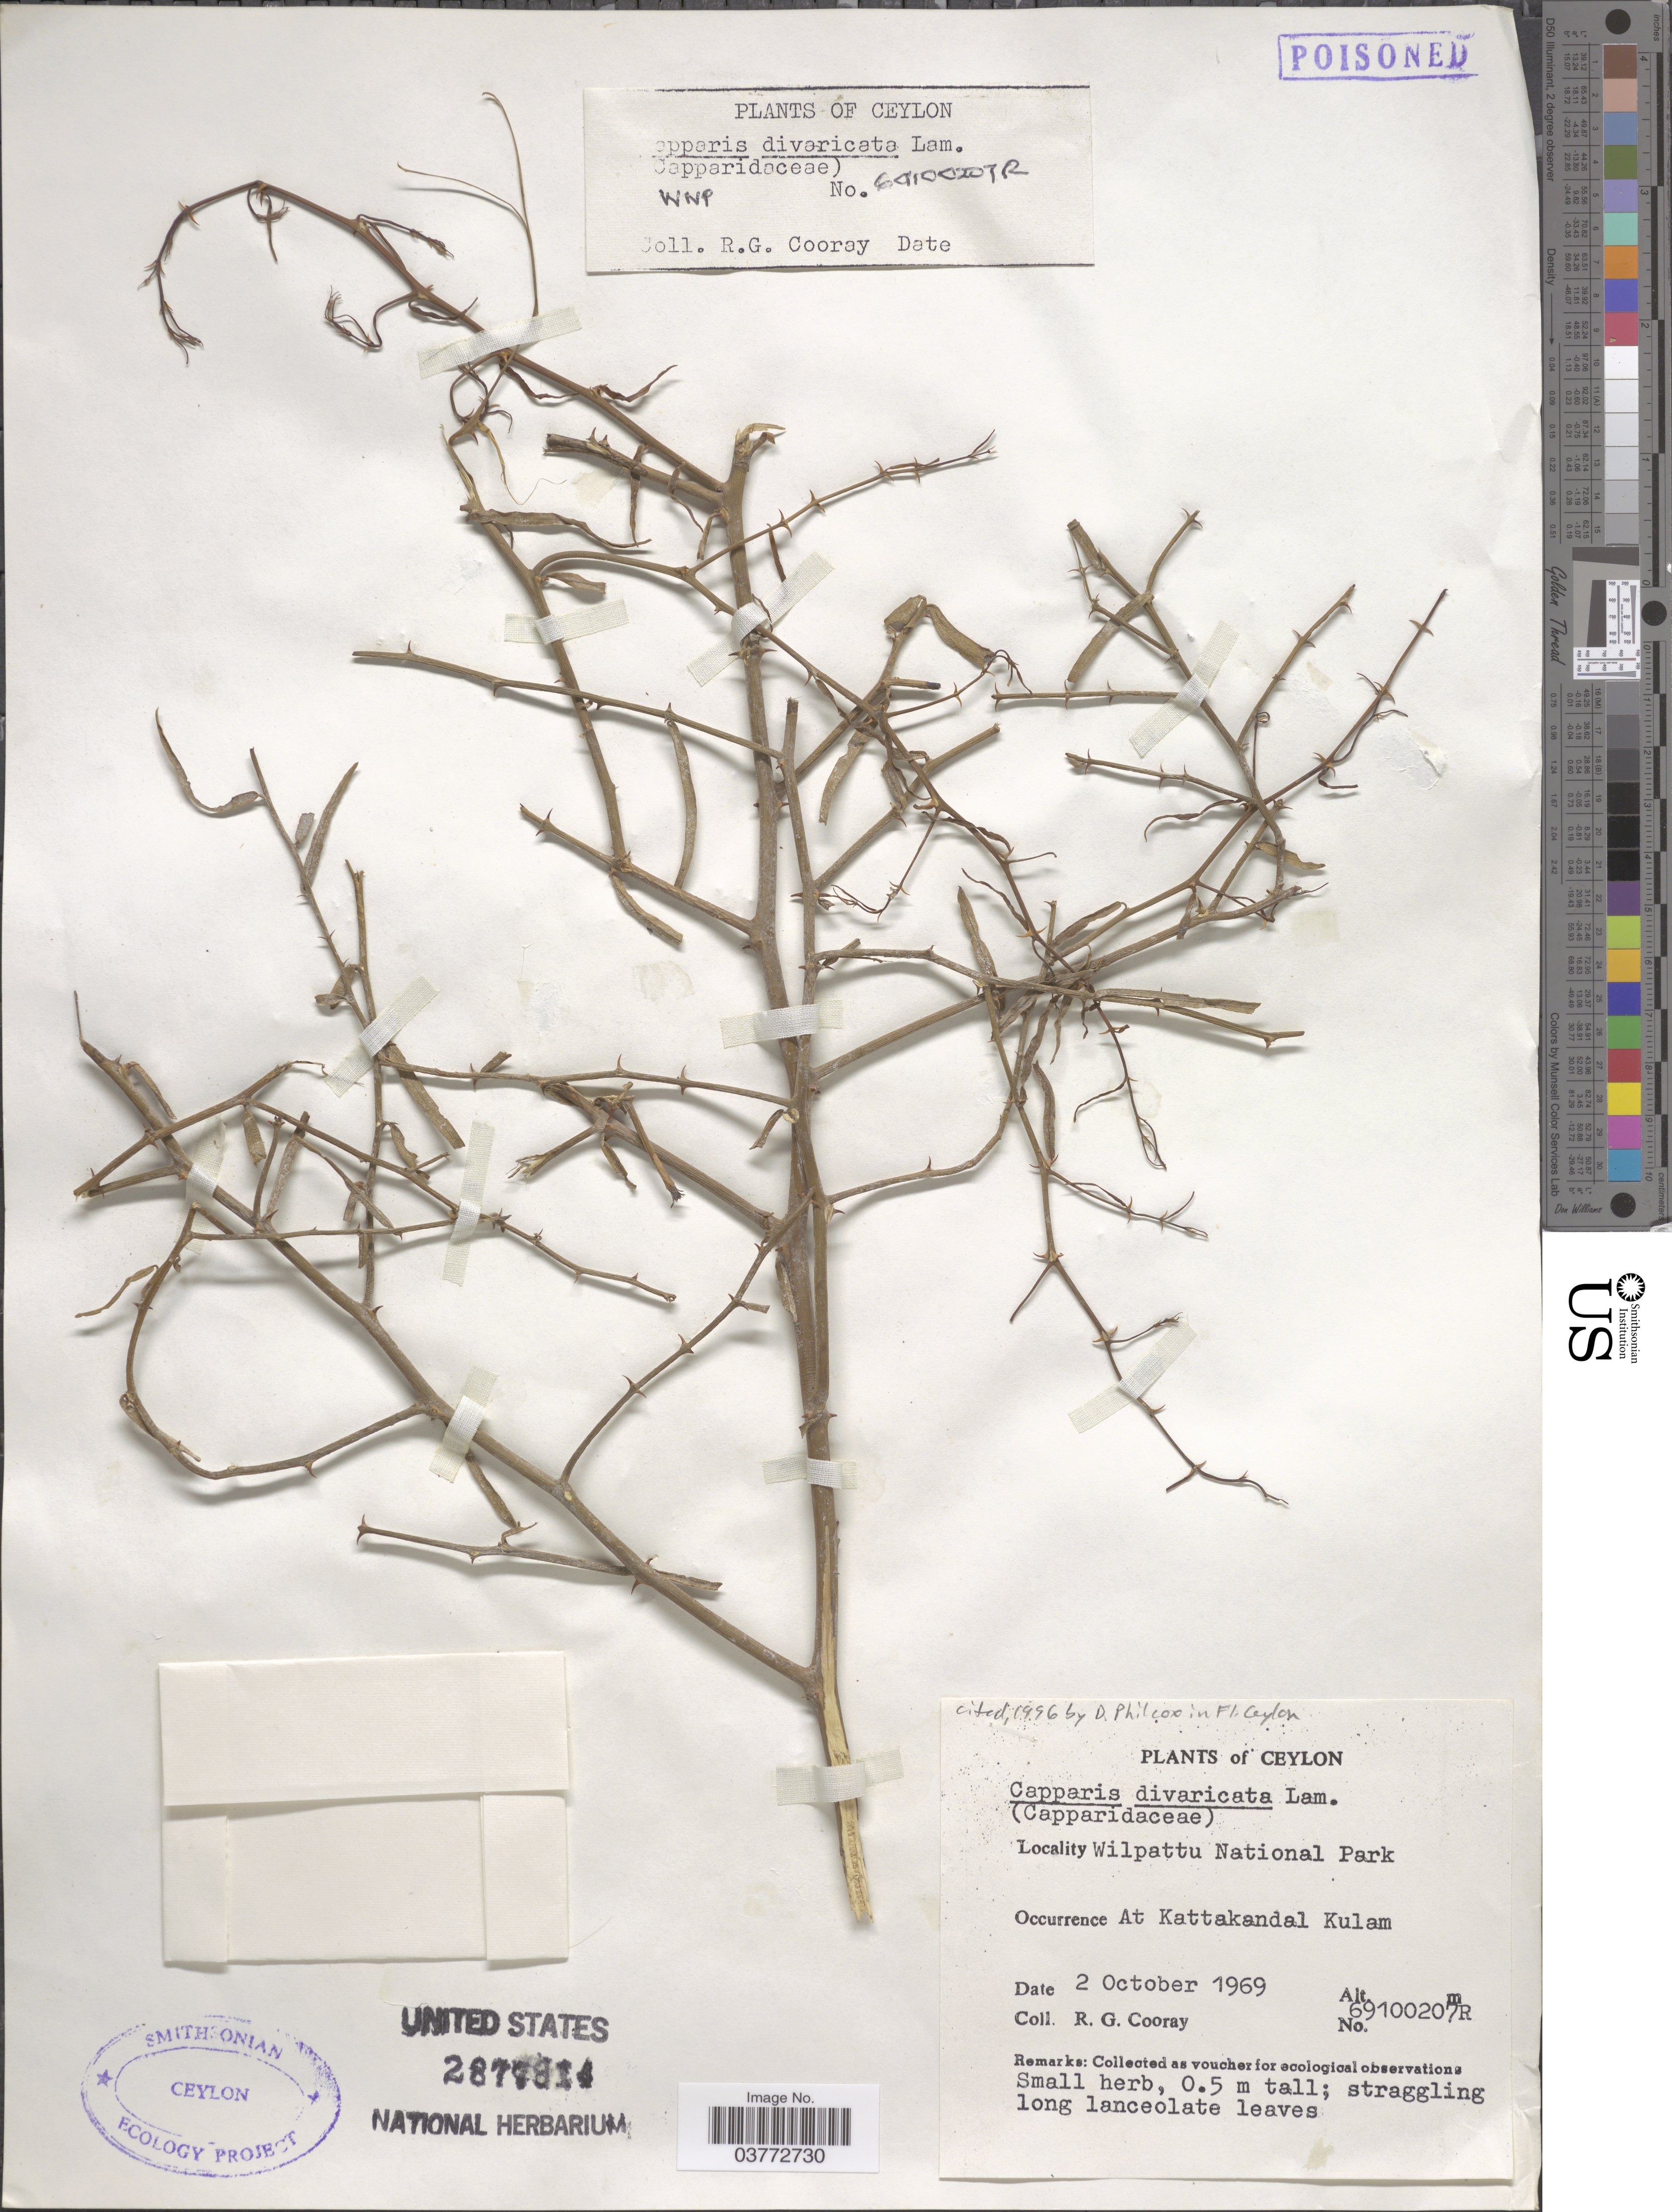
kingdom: Plantae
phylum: Tracheophyta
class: Magnoliopsida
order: Brassicales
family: Capparaceae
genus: Capparis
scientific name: Capparis divaricata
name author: Lam.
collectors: R. Cooray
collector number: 69100207R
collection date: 1969-10-02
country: Sri Lanka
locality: Ceylon. Wilpattu National Park. At Kattakandal Kulam.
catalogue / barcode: US 2877814